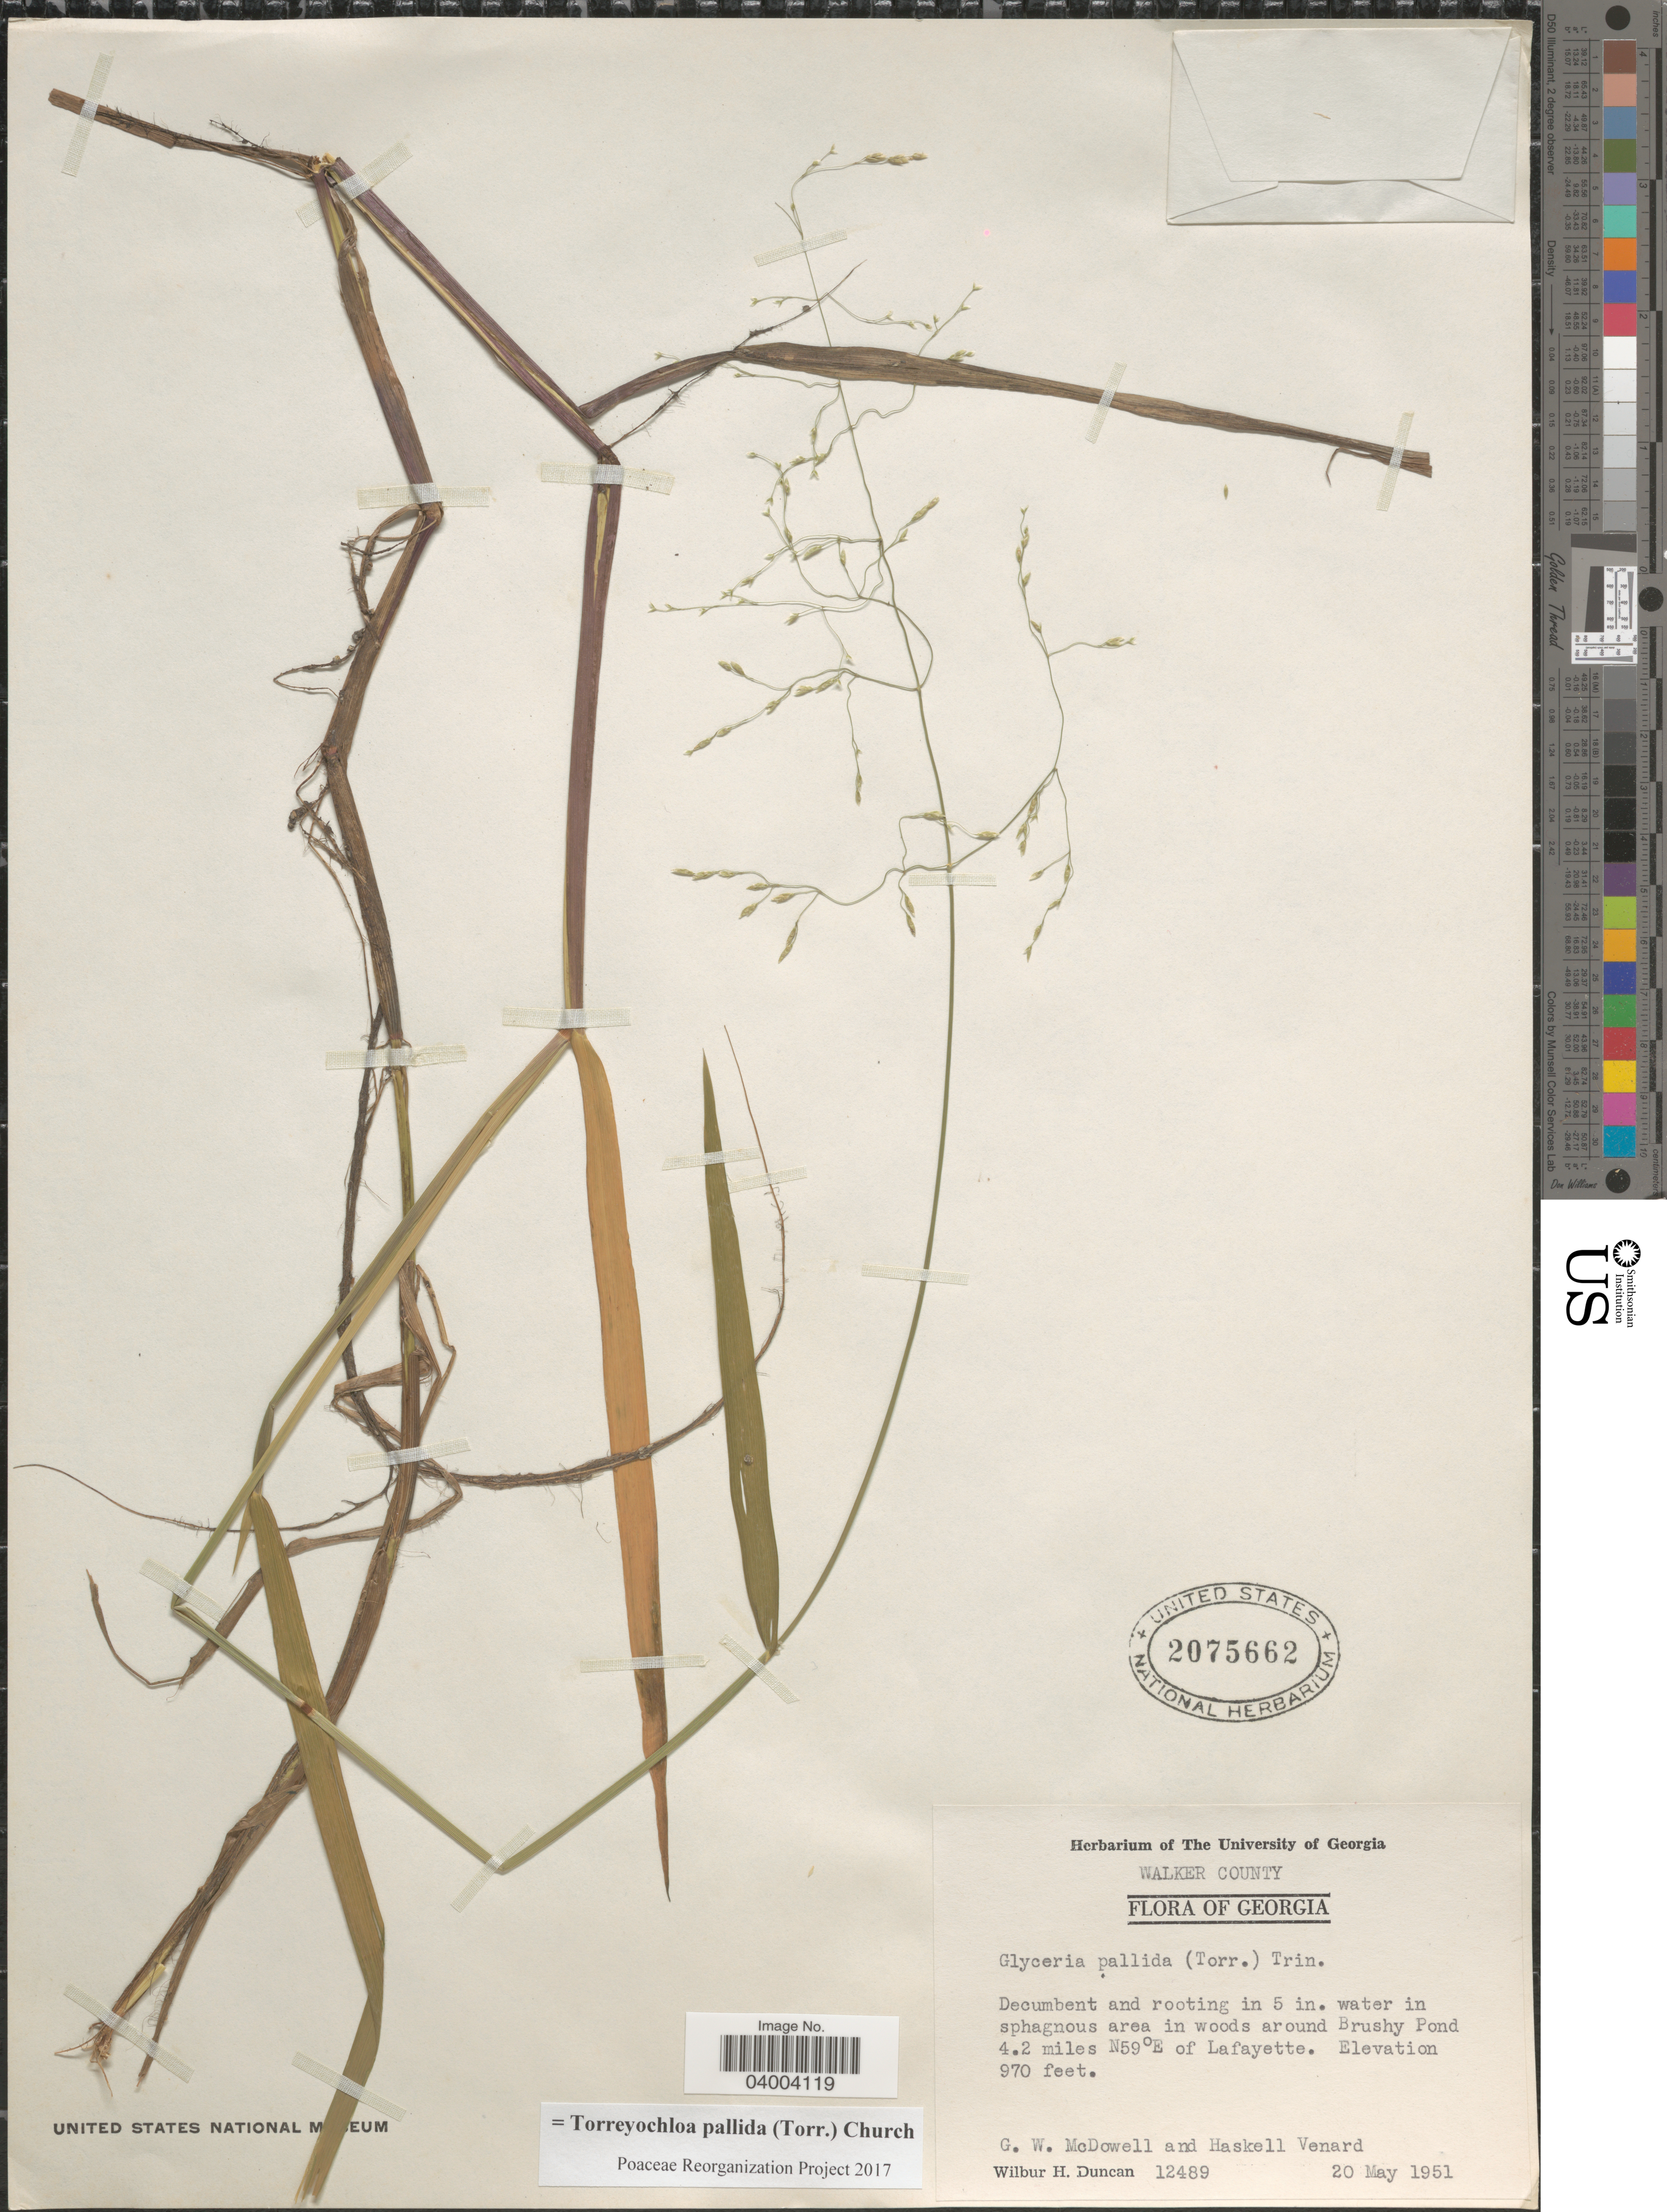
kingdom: Plantae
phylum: Tracheophyta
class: Liliopsida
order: Poales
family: Poaceae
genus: Torreyochloa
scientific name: Torreyochloa pallida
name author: (Torr.) G.L. Church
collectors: W. H. Duncan, G. McDowell & H. Venard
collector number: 12489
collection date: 1951-05-20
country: United States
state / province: Georgia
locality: Walker County. In woods around Brushy Pond 4.2 miles N59ºE of Lafayette.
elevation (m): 296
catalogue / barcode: US 2075662